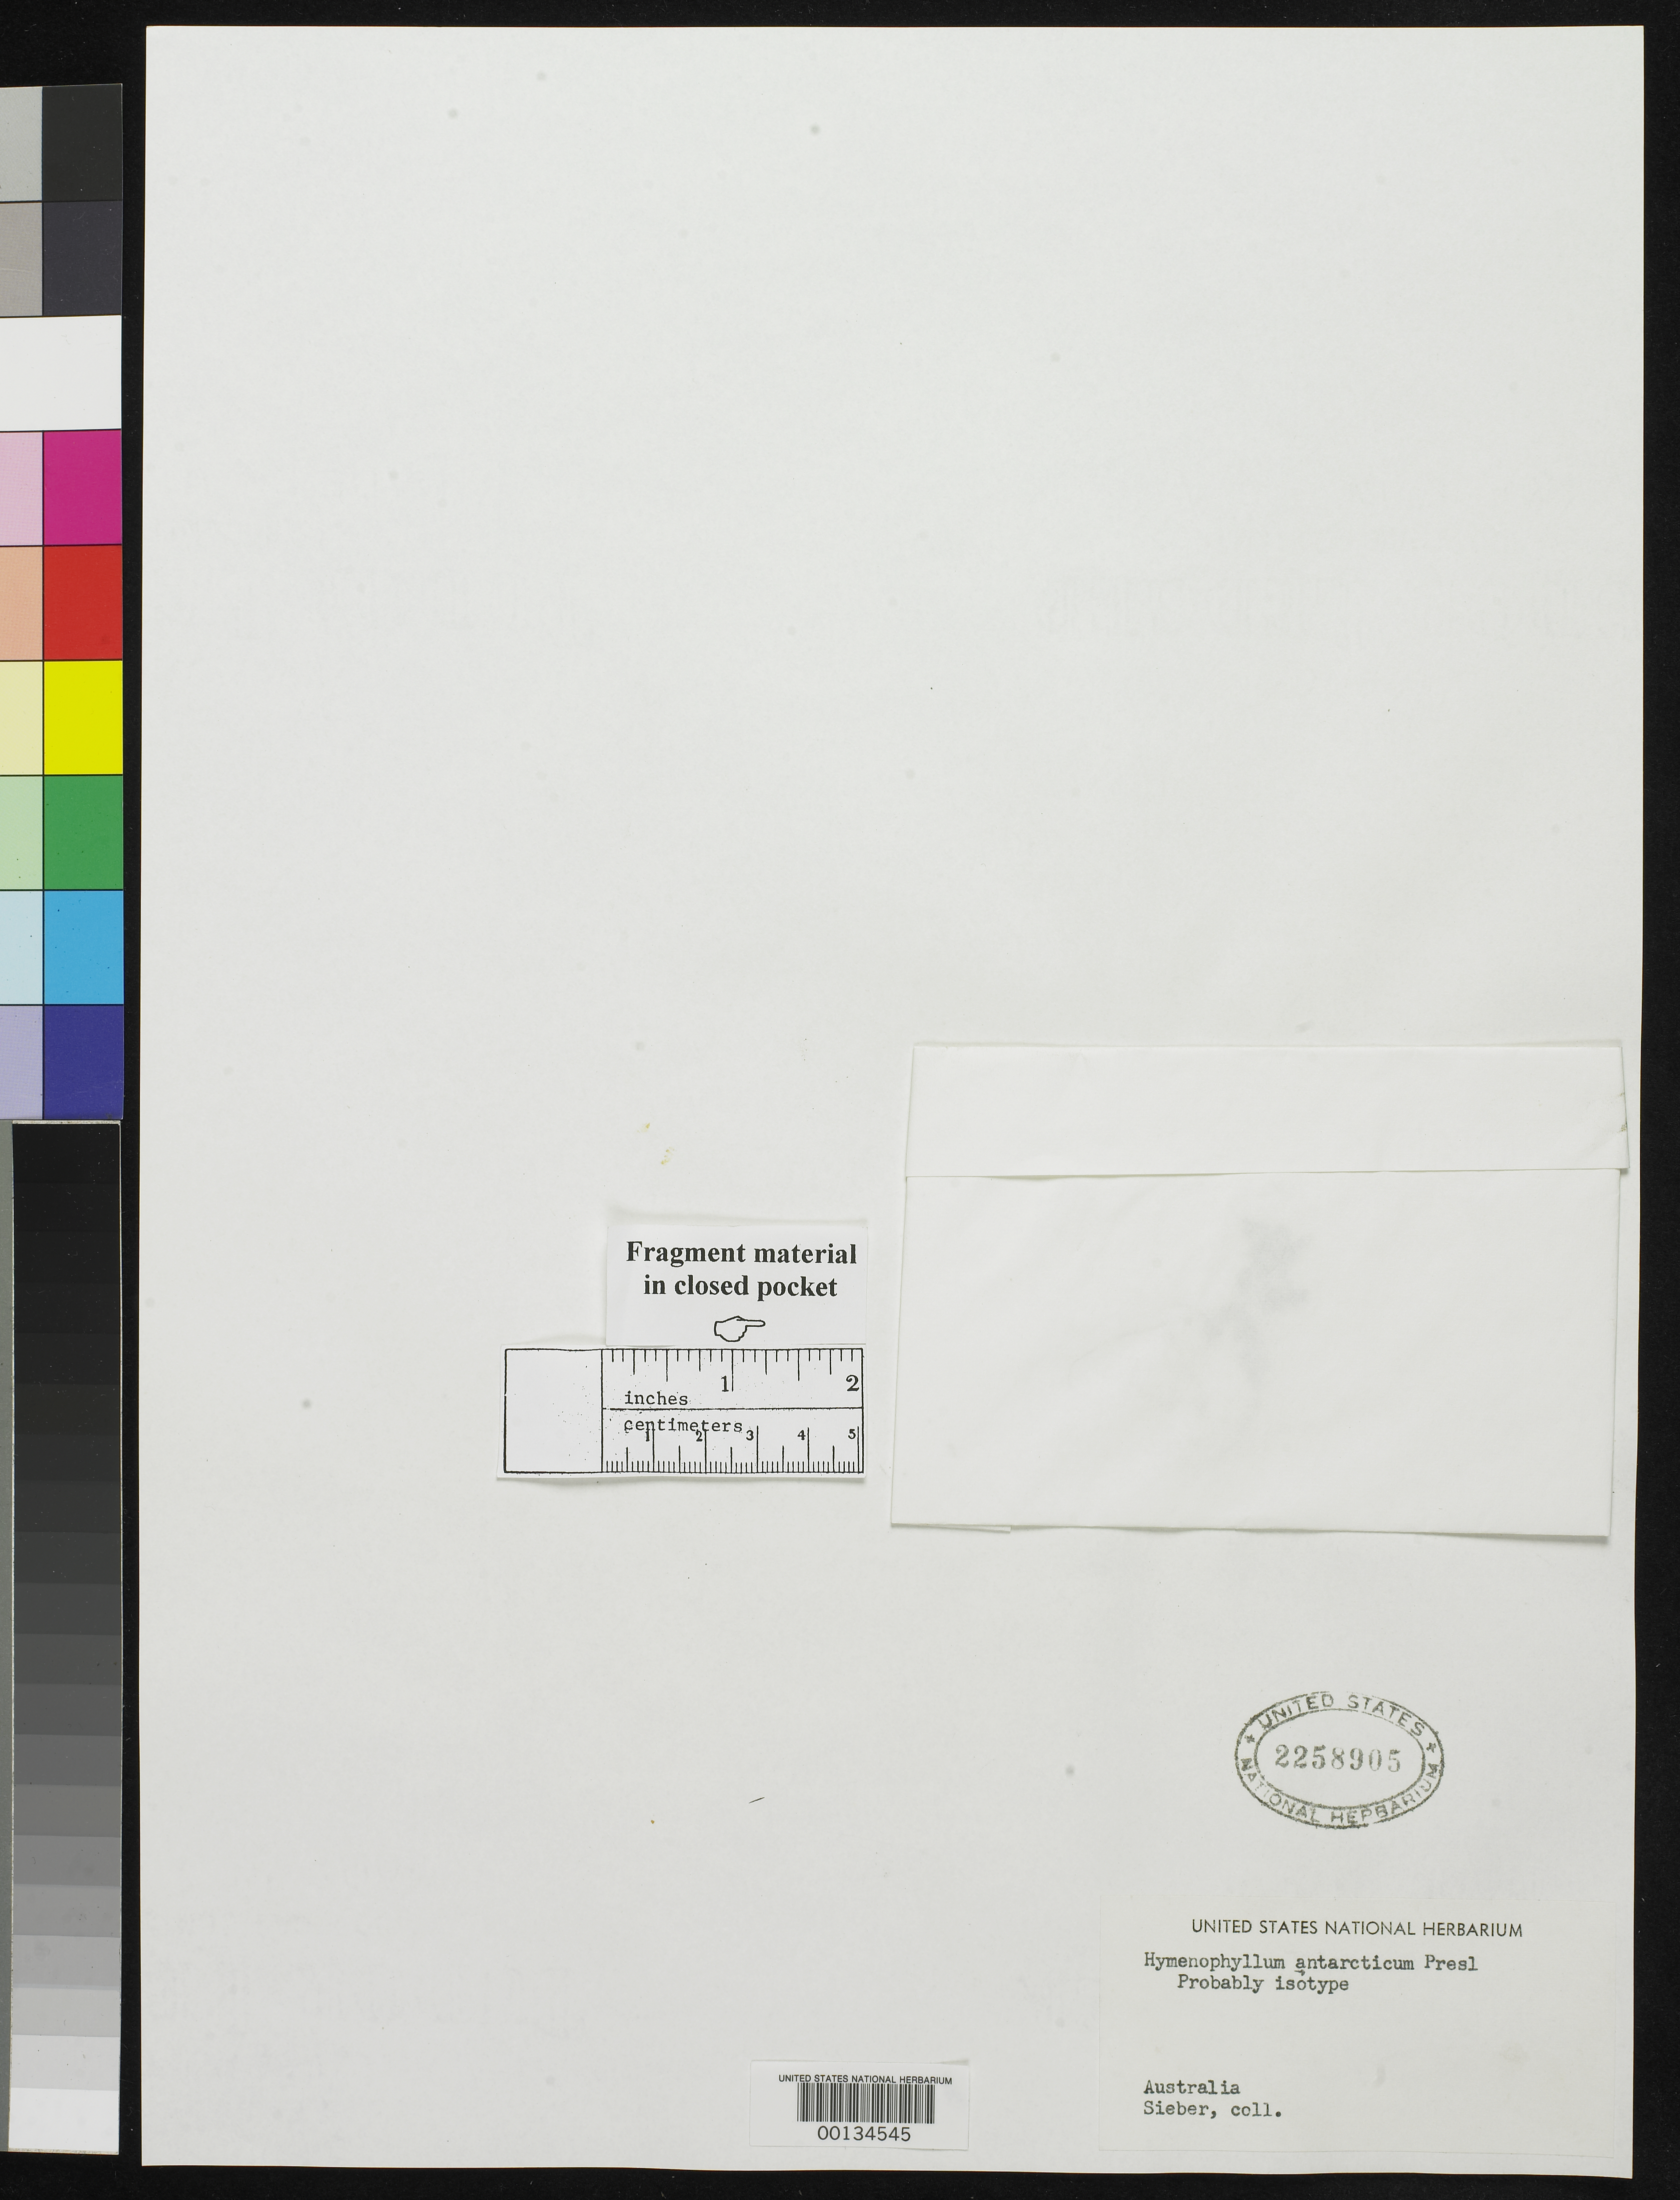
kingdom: Plantae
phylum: Tracheophyta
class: Polypodiopsida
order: Hymenophyllales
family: Hymenophyllaceae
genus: Hymenophyllum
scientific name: Hymenophyllum antarcticum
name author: C. Presl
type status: Probable Isotype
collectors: F. W. Sieber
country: Australia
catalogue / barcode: US 2258905